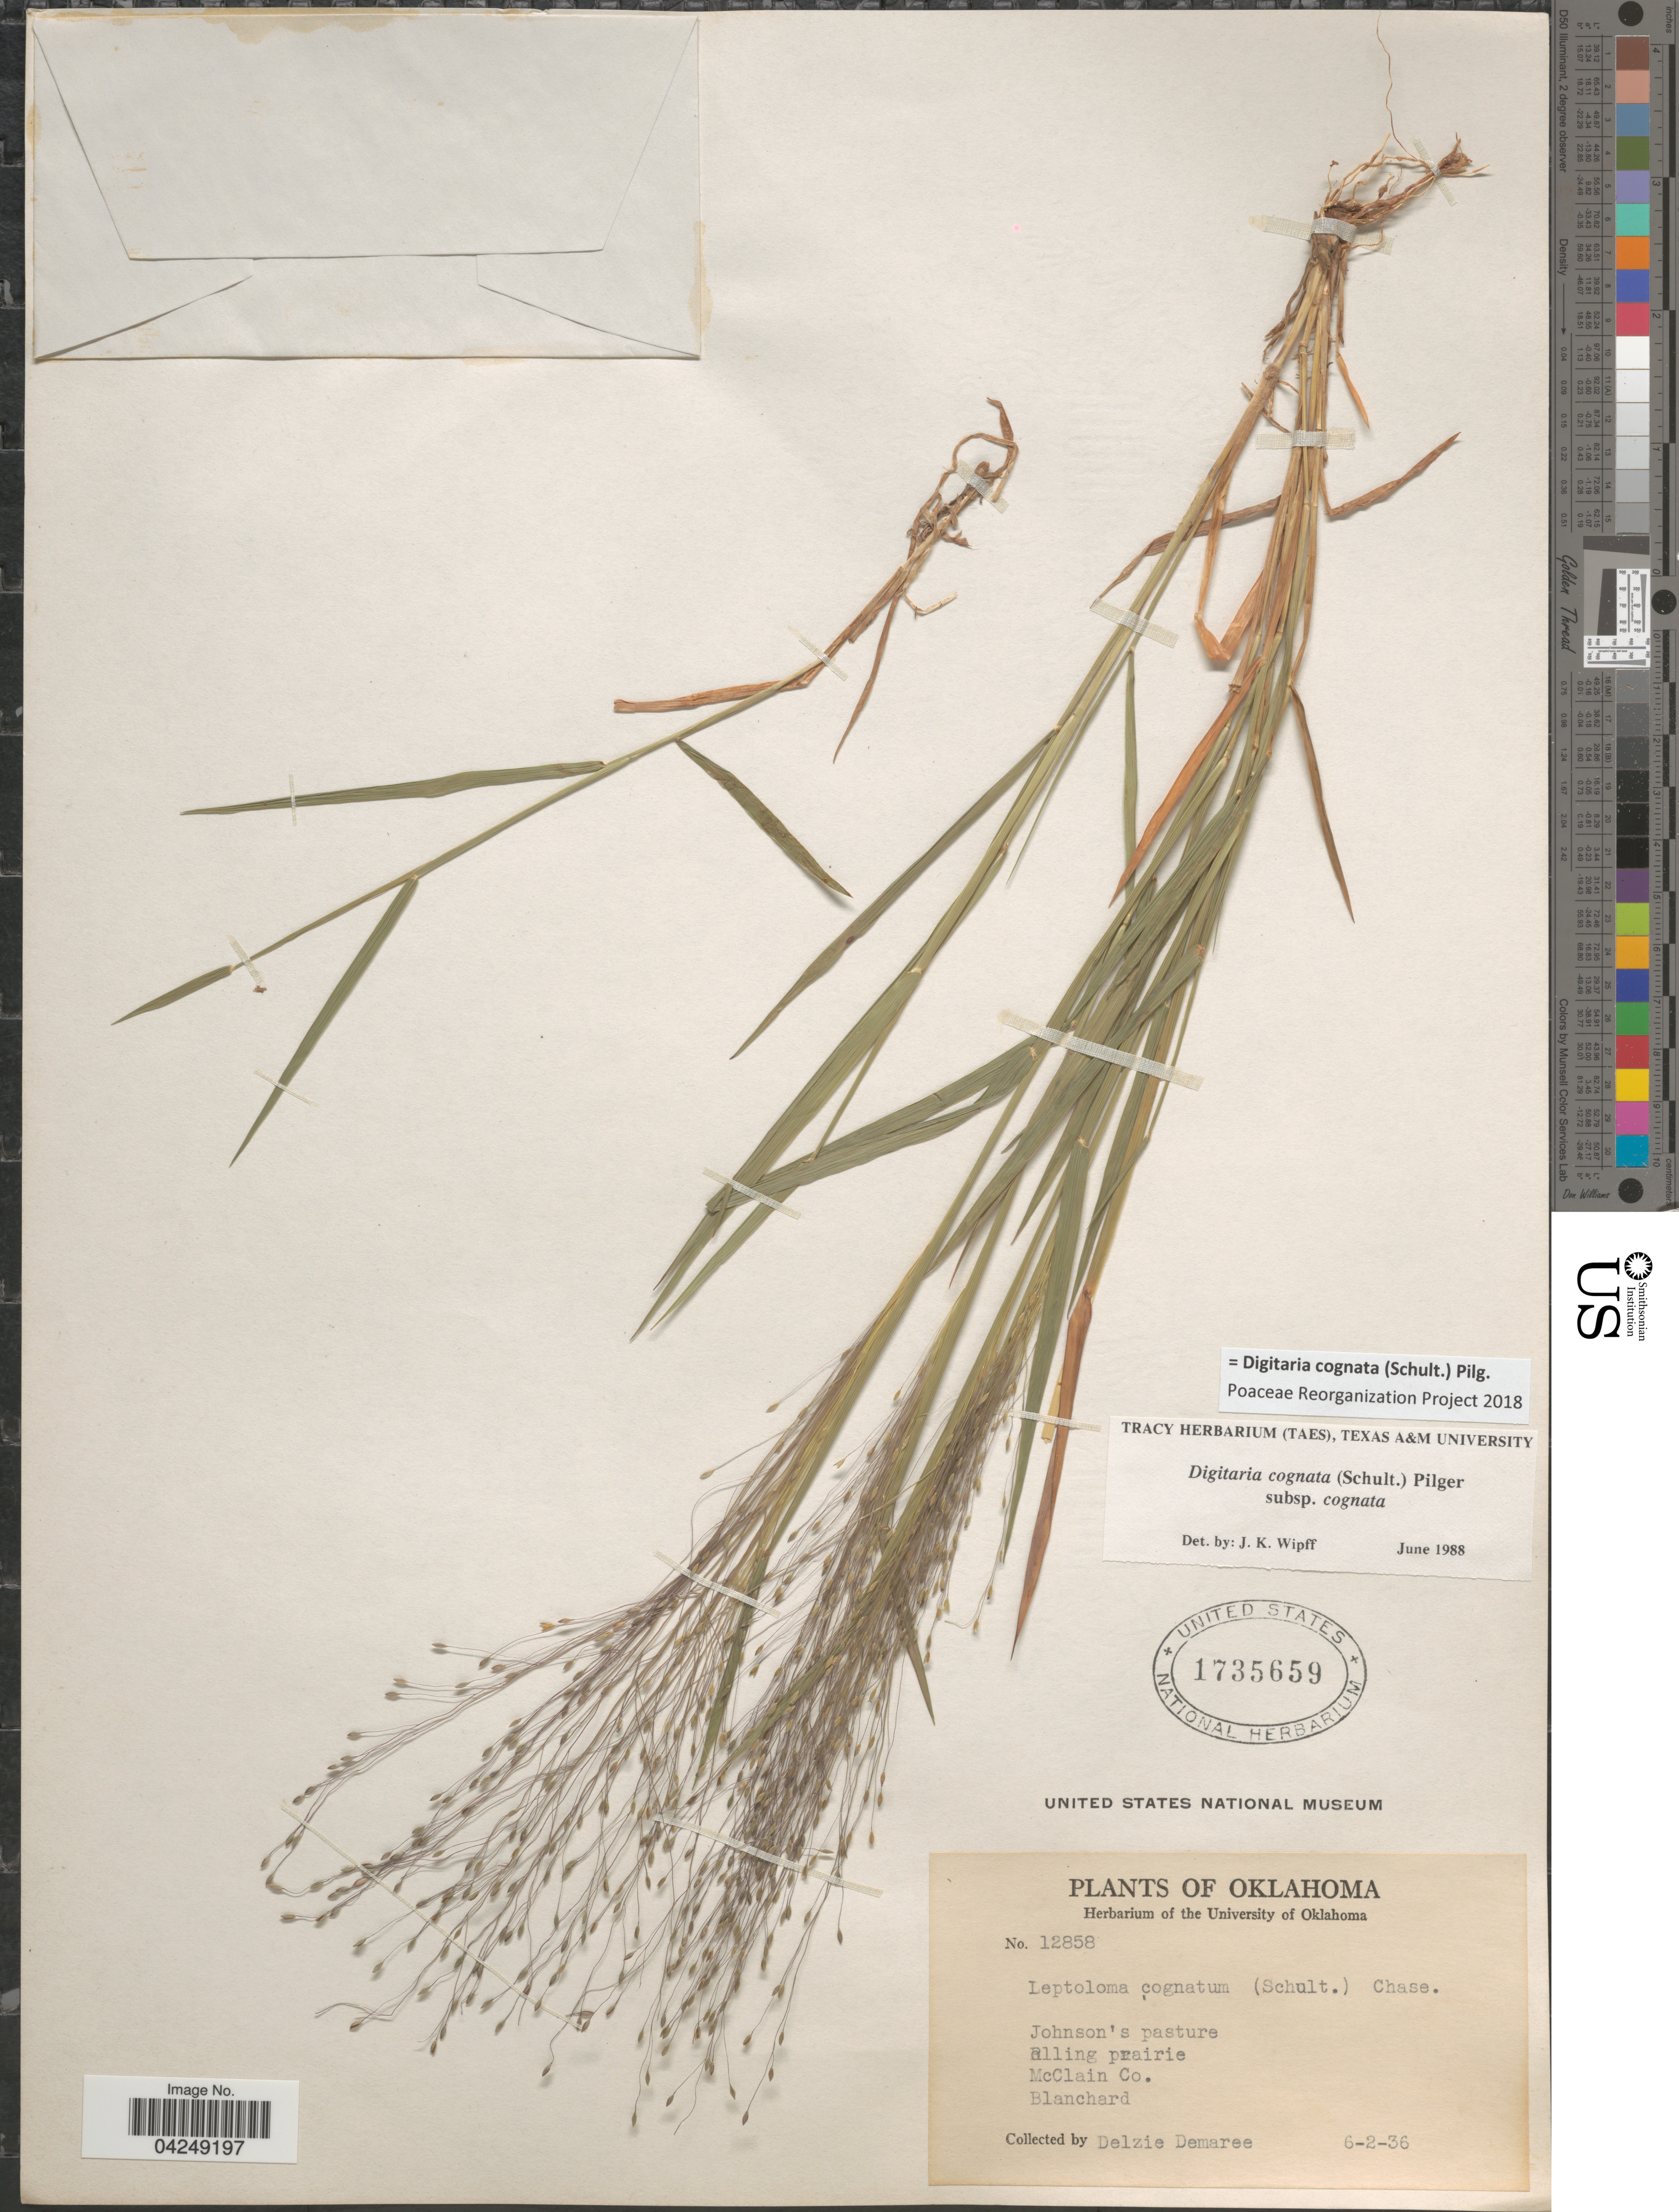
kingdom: Plantae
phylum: Tracheophyta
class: Liliopsida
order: Poales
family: Poaceae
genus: Digitaria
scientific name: Digitaria cognata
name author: (Scult.) Pilg.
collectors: D. Demaree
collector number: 12858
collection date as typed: Transcribed d/m/y: 2/6/36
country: United States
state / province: Oklahoma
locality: Johnson's pasture. Rolling prairie. McClain Co. Blanchard.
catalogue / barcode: US 1735659